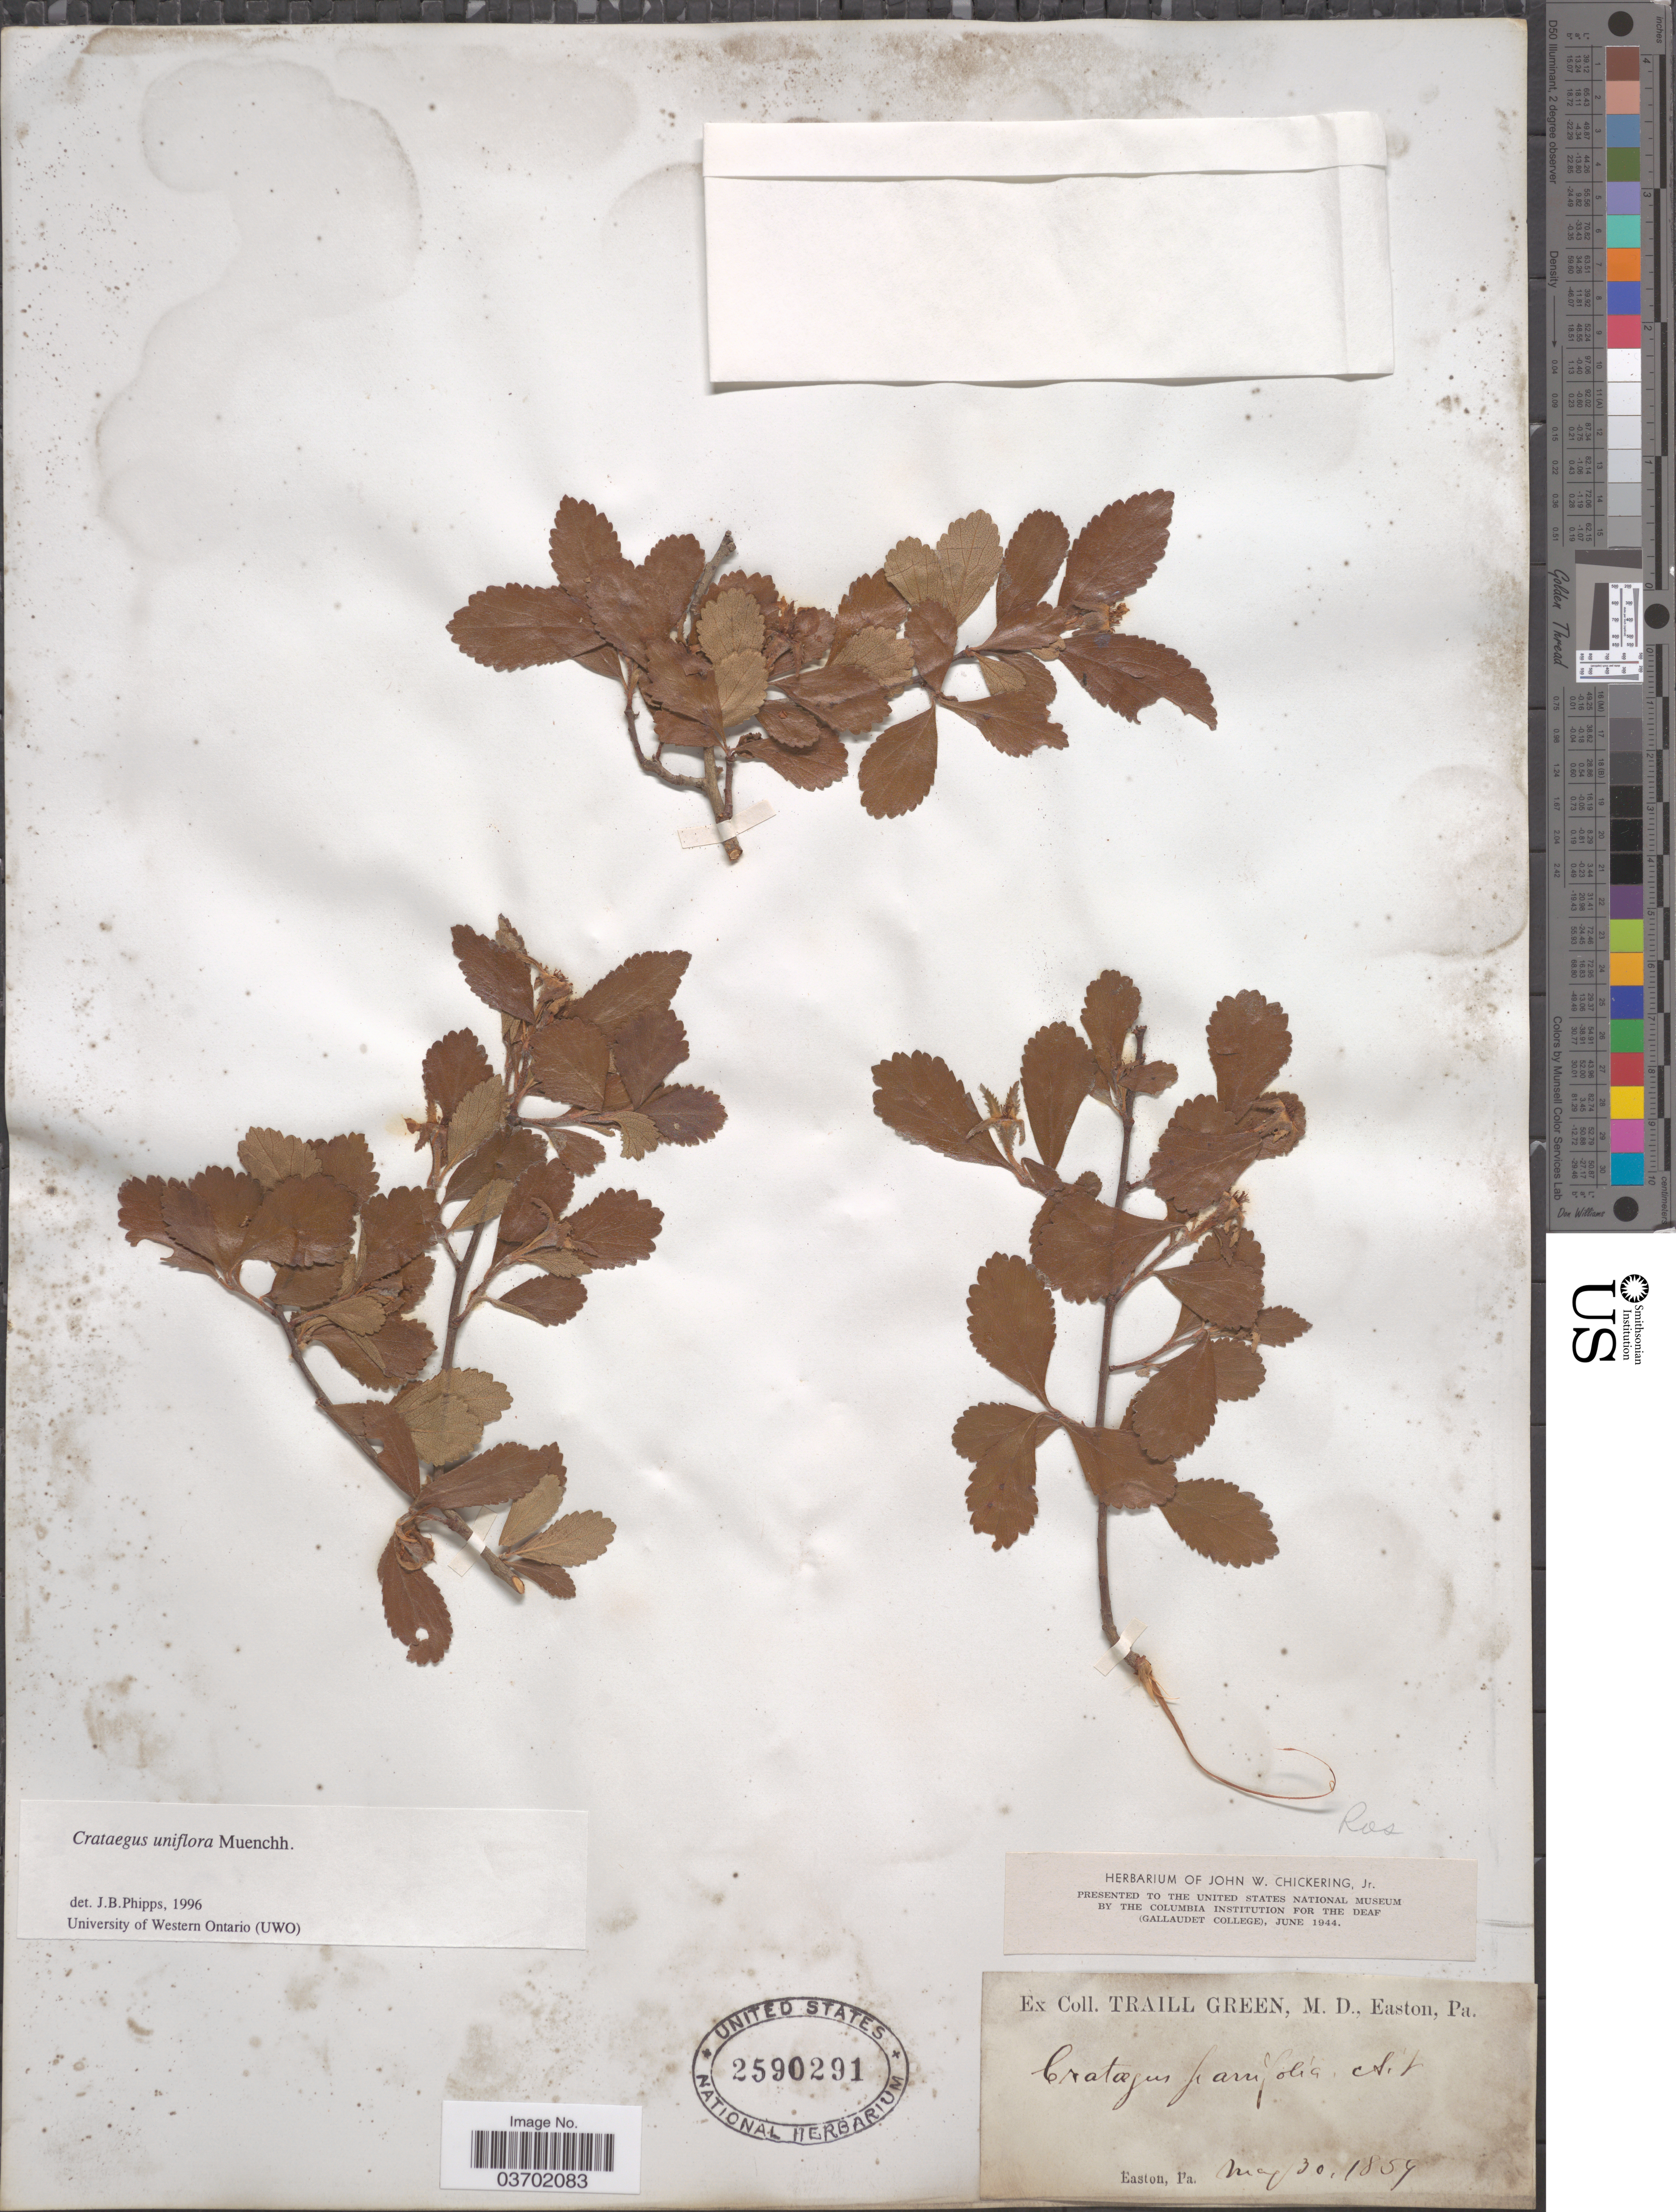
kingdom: Plantae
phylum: Tracheophyta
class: Magnoliopsida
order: Rosales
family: Rosaceae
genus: Crataegus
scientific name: Crataegus uniflora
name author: Münchh.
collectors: T. Green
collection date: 1854-05-30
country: United States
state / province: Pennsylvania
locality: Easton.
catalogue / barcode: US 2590291